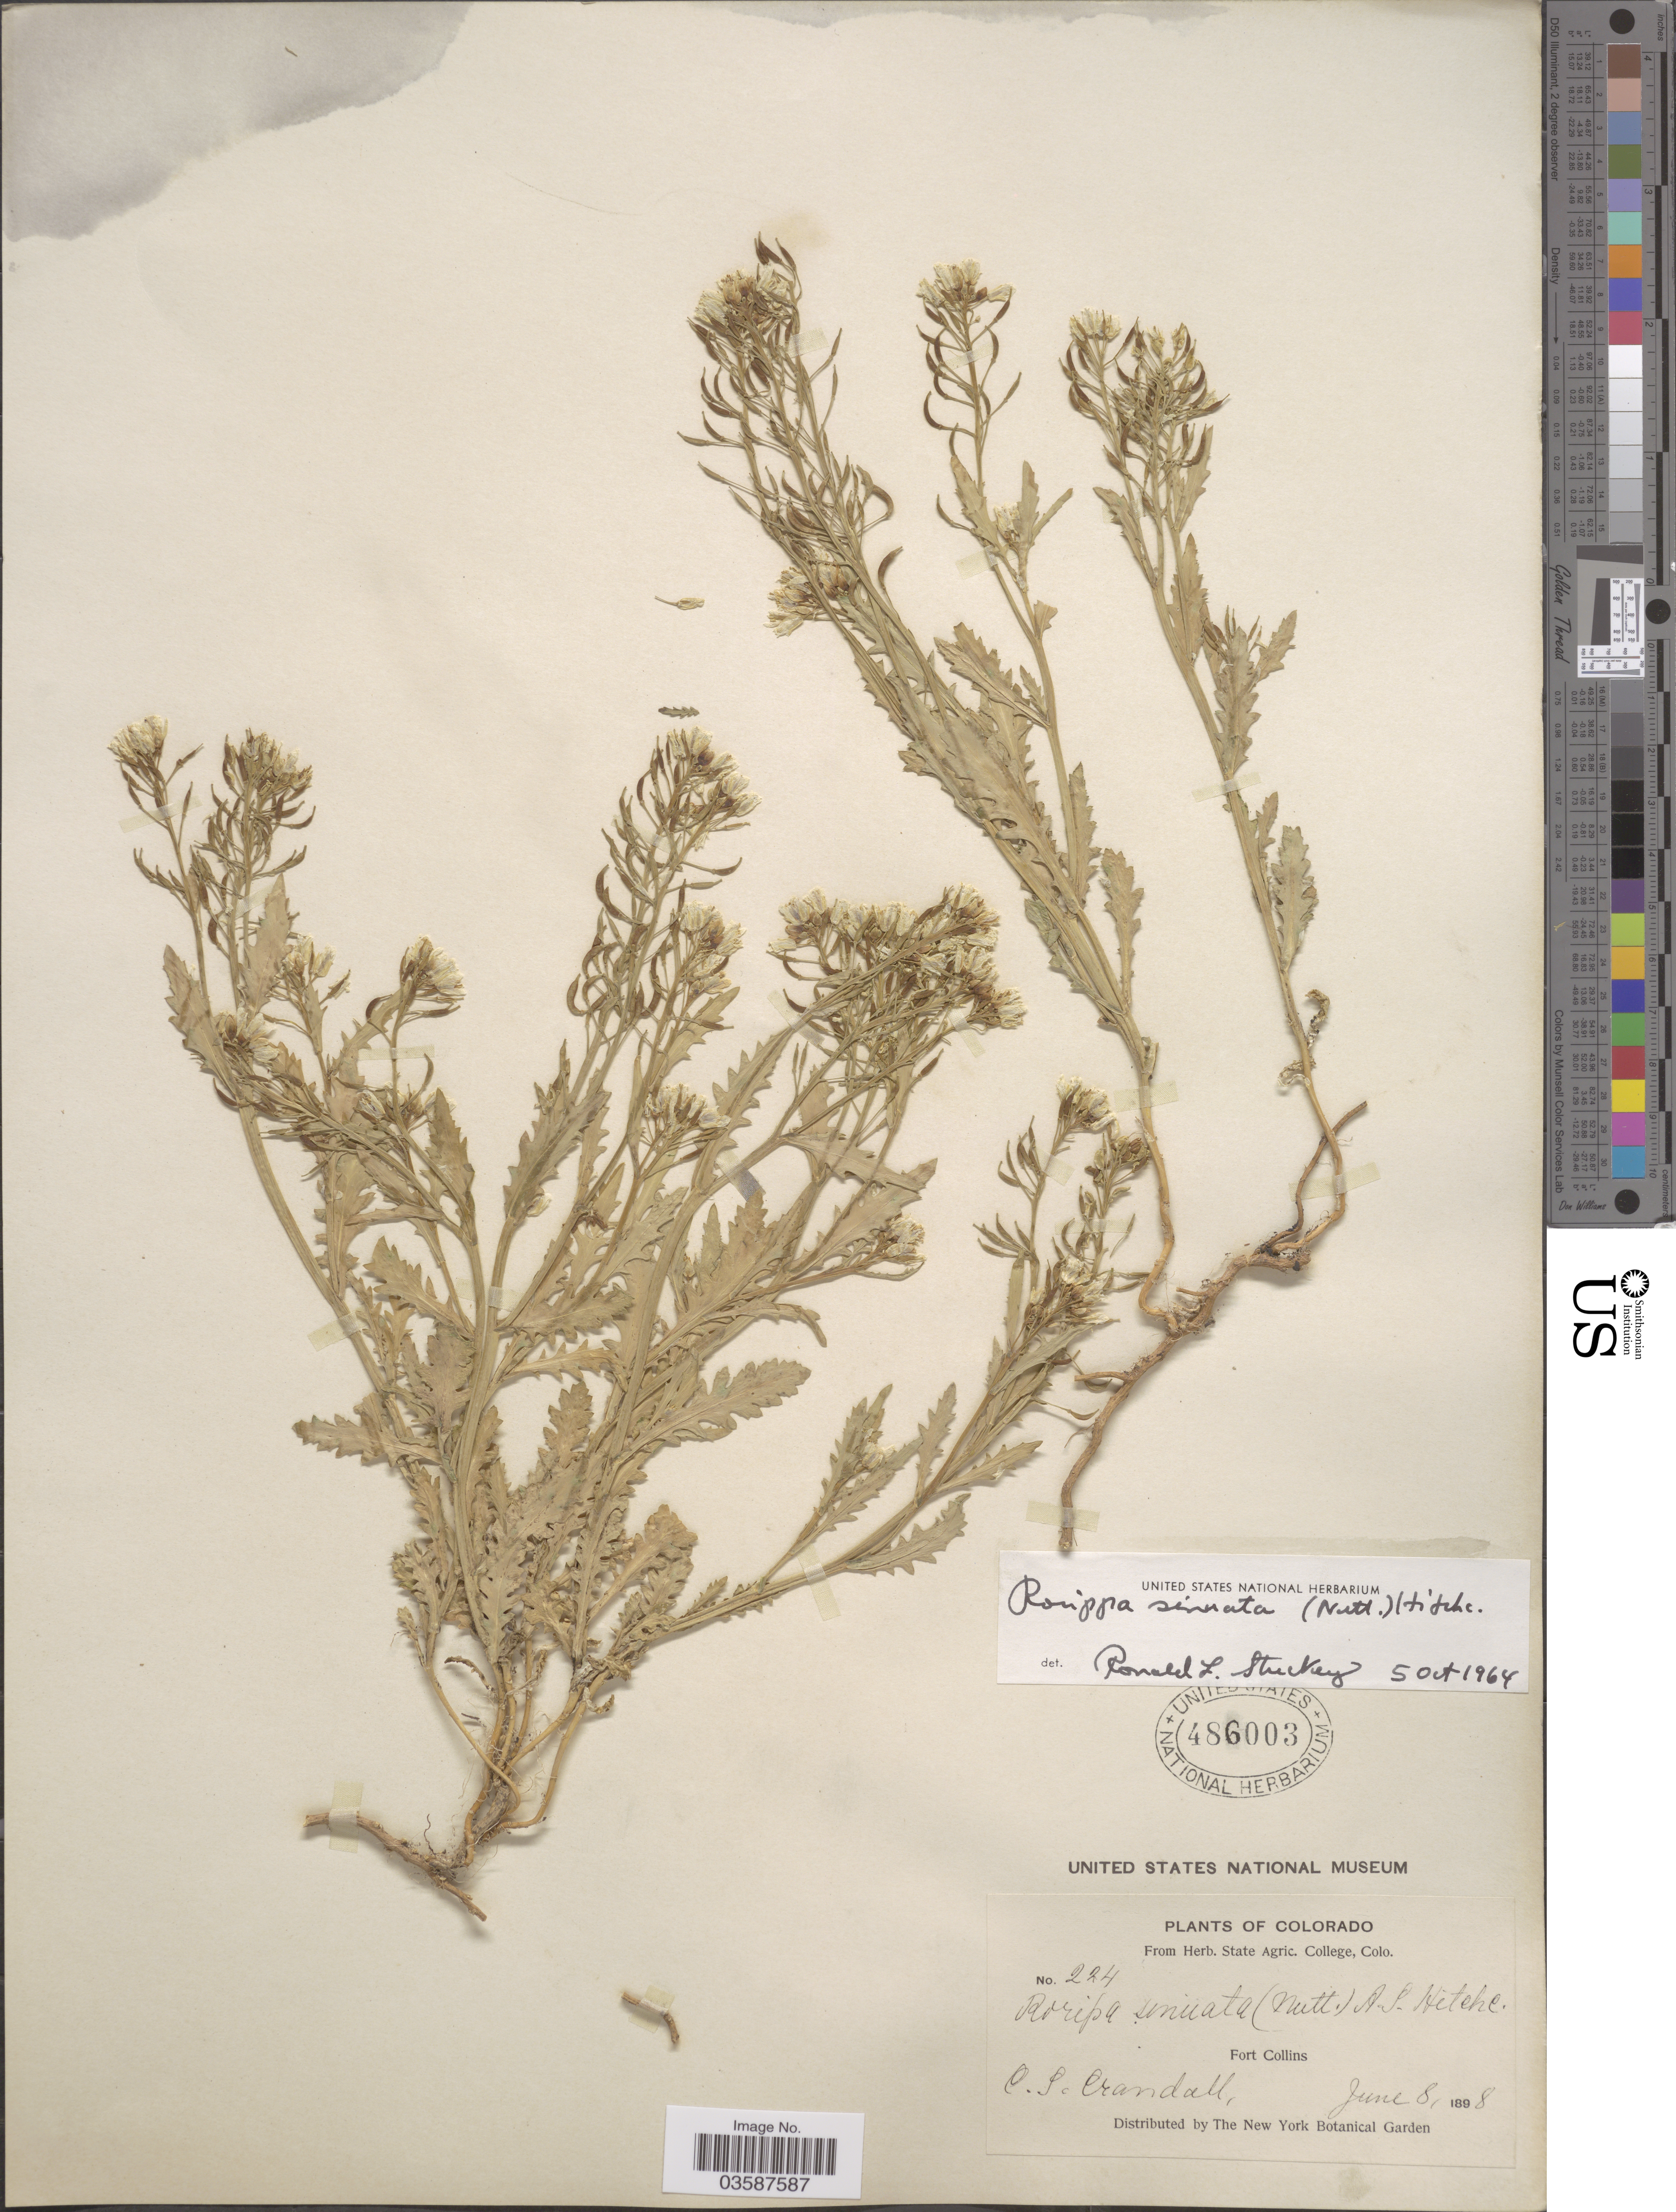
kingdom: Plantae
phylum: Tracheophyta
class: Magnoliopsida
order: Brassicales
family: Brassicaceae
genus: Rorippa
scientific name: Rorippa sinuata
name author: (Nutt.) Hitchc.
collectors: C. Crandall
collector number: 224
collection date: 1898-06-08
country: United States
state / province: Colorado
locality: Fort Collins.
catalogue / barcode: US 486003